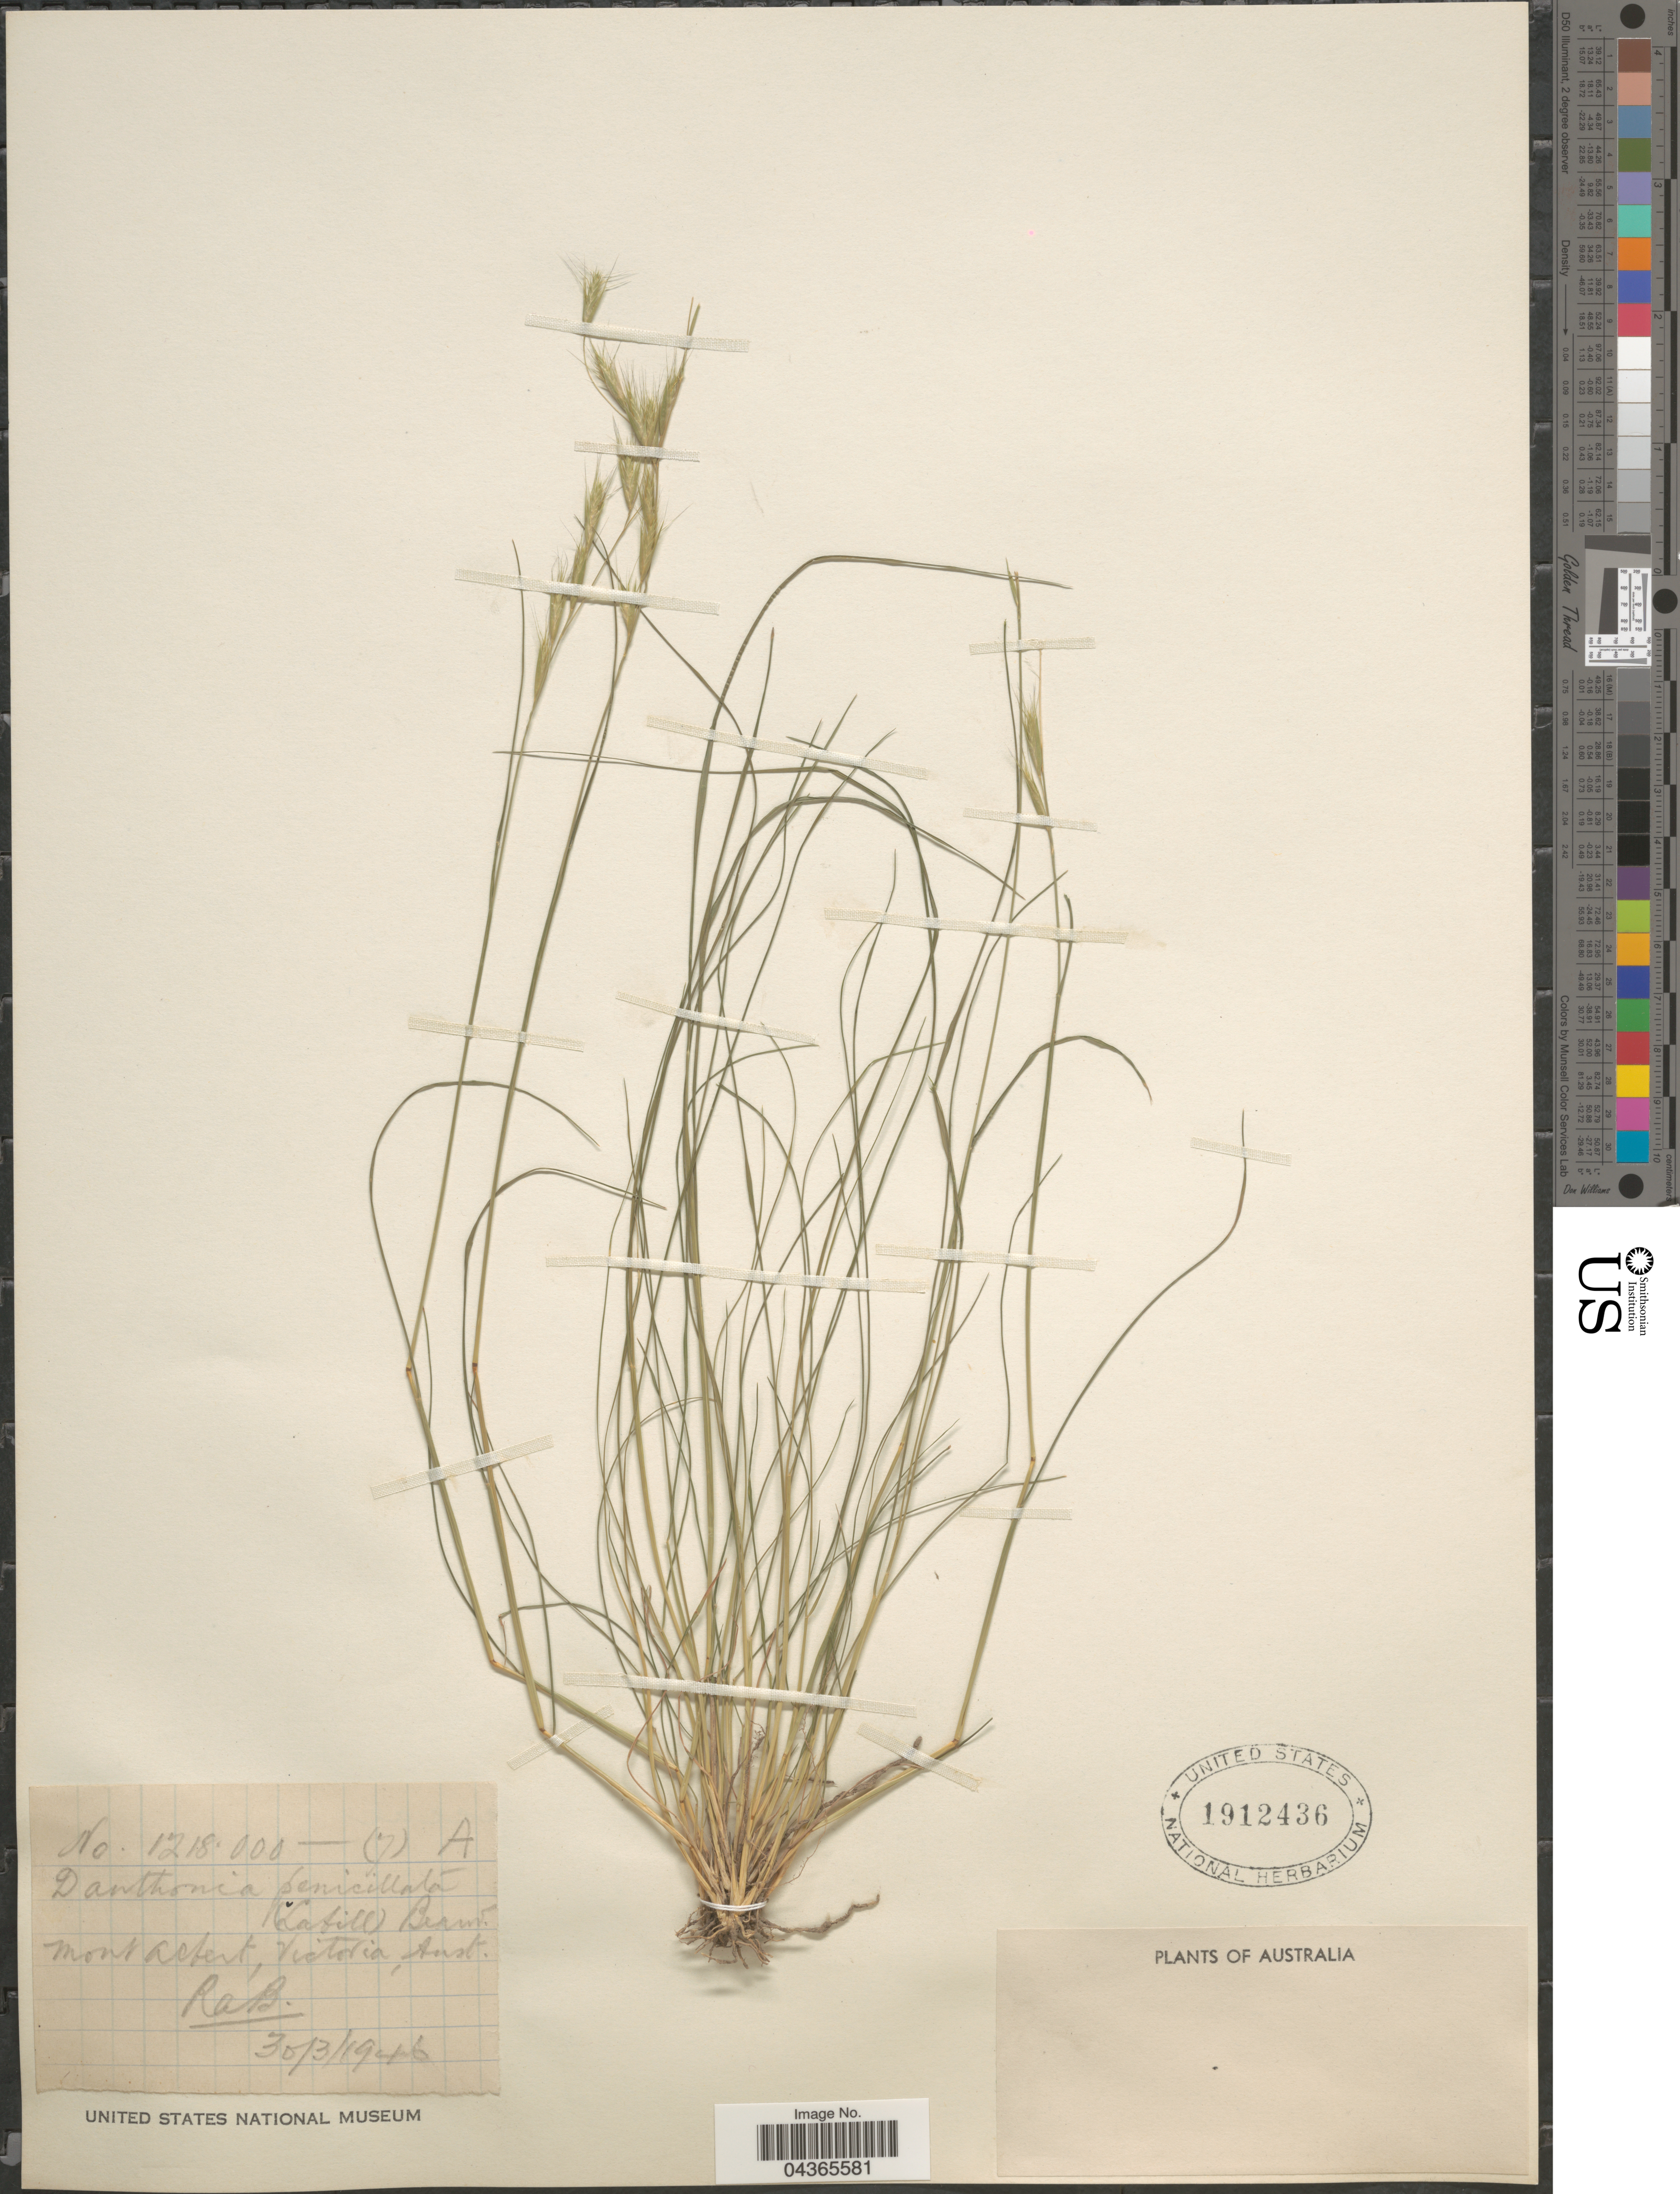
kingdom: Plantae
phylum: Tracheophyta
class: Liliopsida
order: Poales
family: Poaceae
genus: Rytidosperma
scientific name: Rytidosperma penicillatum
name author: (Labill.) Connor & Edgar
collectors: R. A. B.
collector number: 1218000-(7)A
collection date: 1946-03-30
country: Australia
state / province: Victoria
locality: Mont Albert.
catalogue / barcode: US 1912436